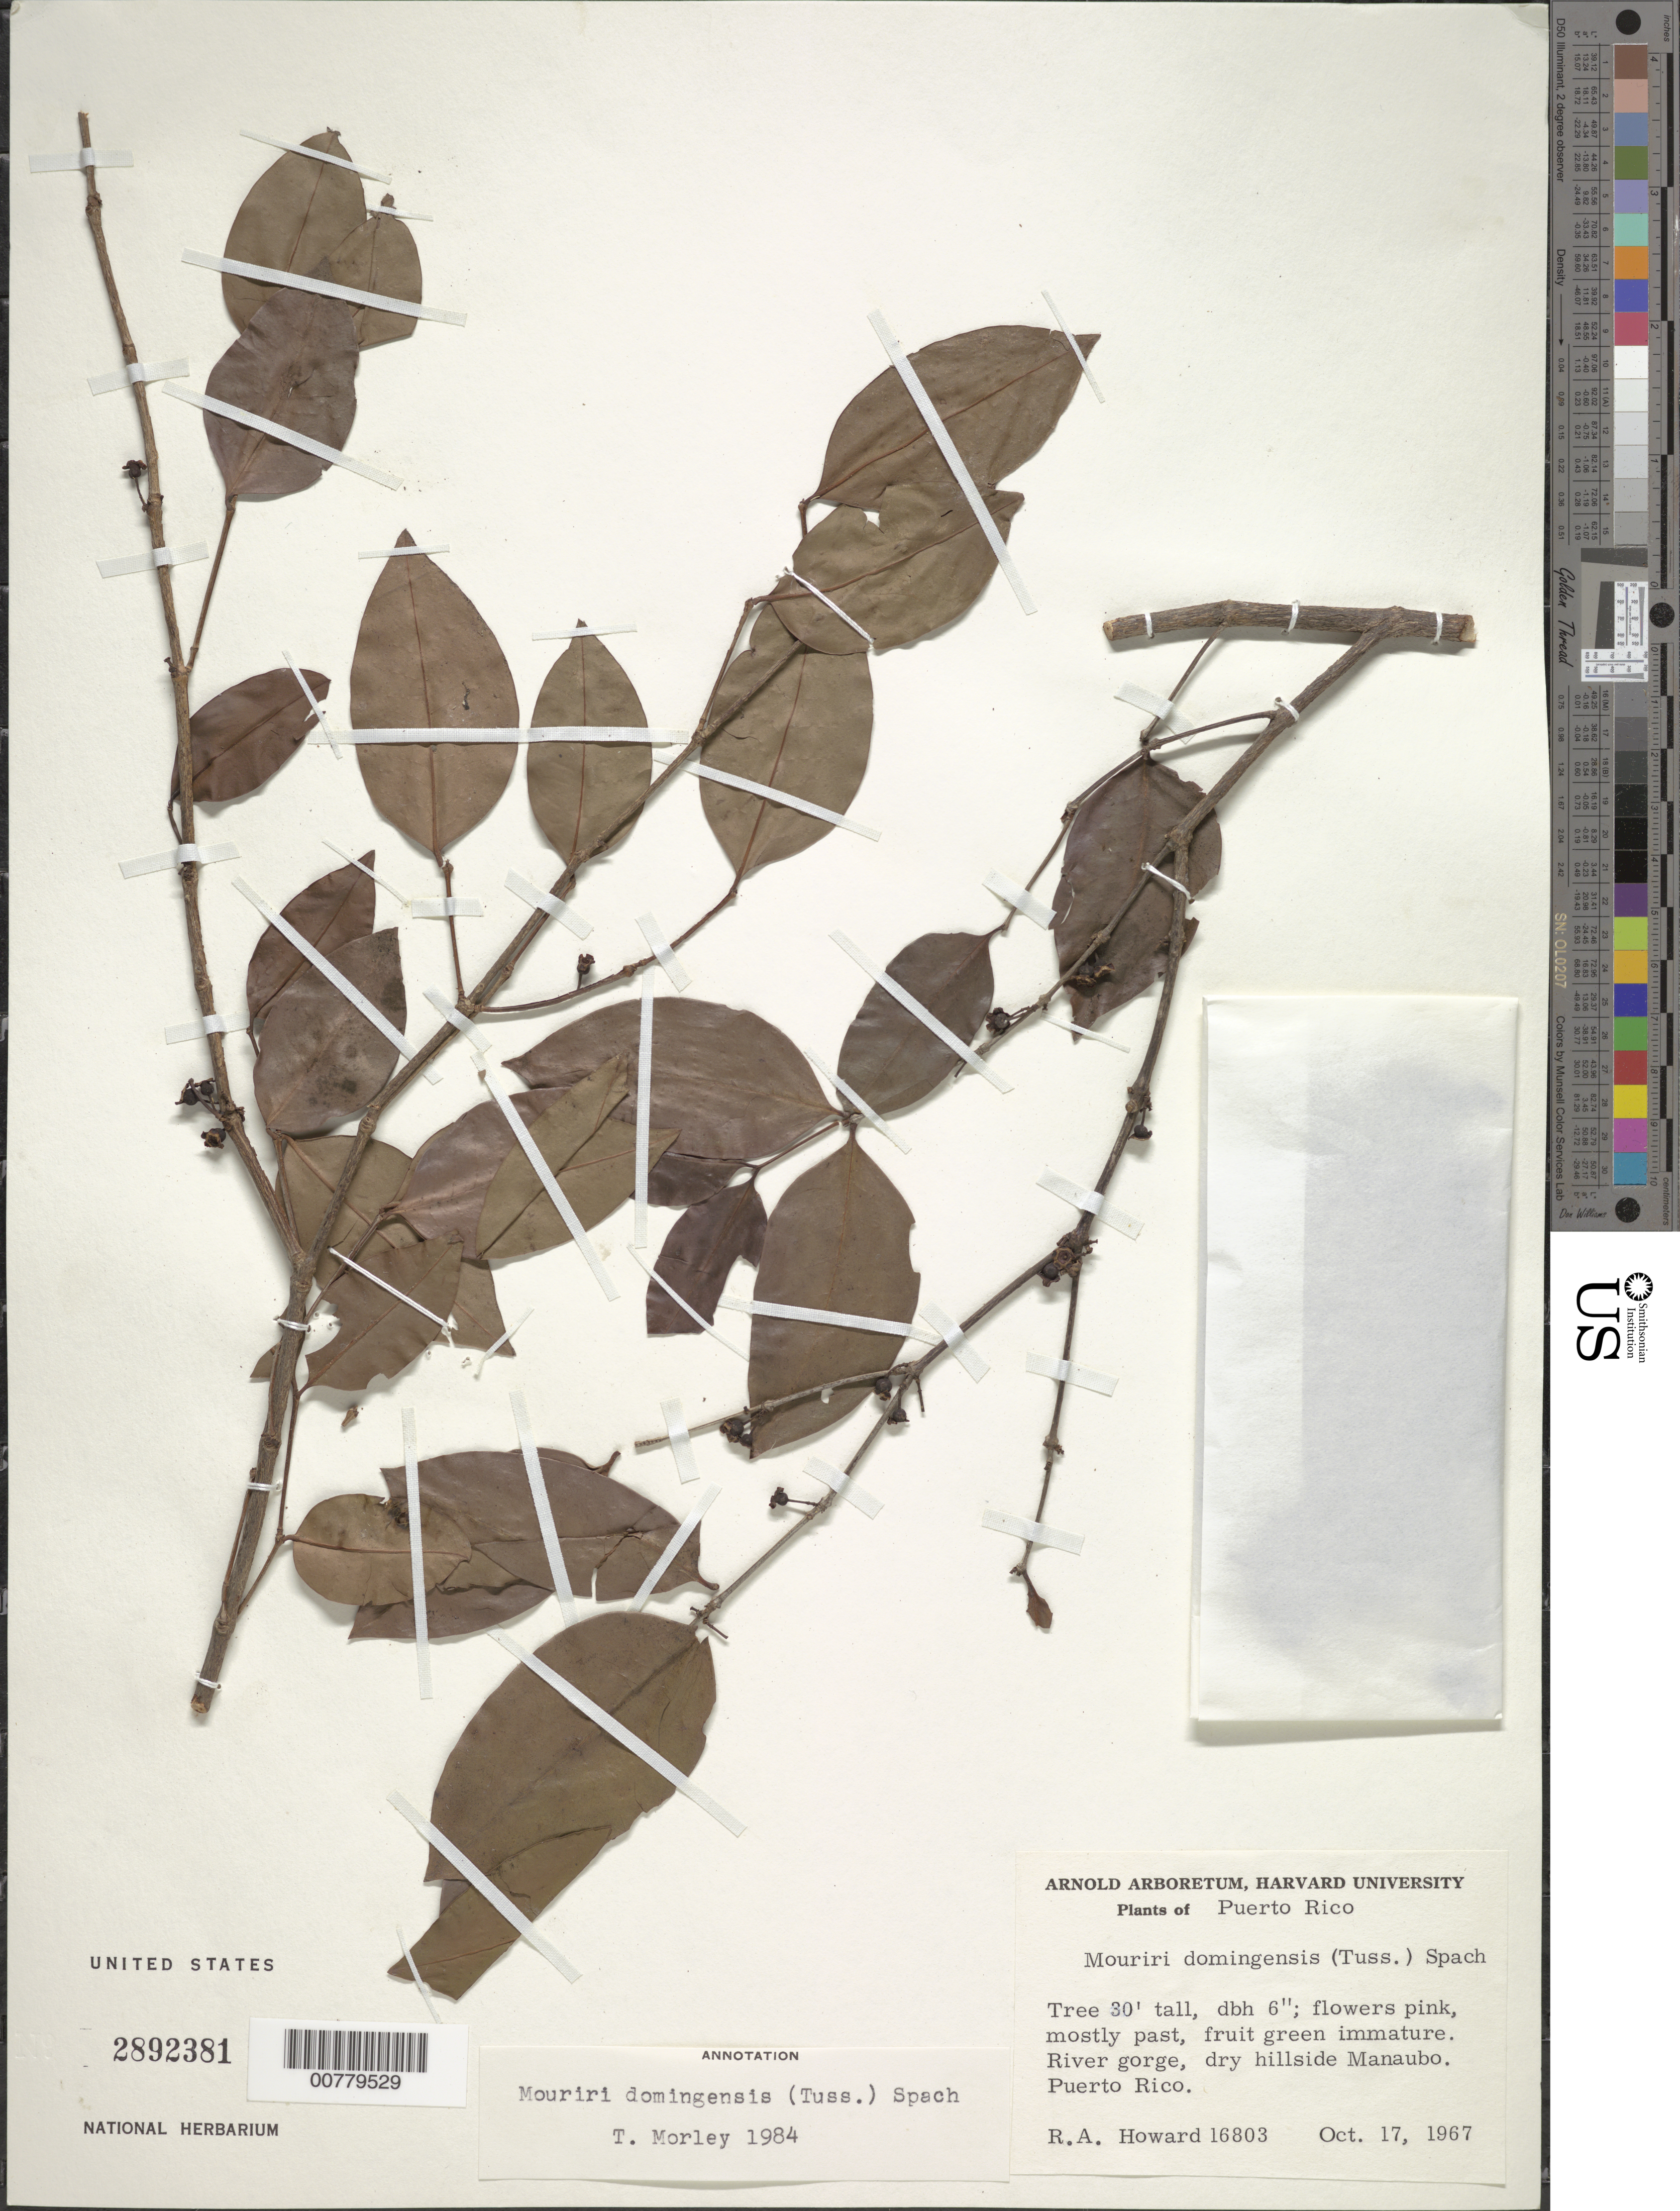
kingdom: Plantae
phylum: Tracheophyta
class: Magnoliopsida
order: Myrtales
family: Melastomataceae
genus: Mouriri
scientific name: Mouriri domingensis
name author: (Tussac) Spach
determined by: Morley, T.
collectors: R. A. Howard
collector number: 16803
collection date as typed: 17 Oct 1967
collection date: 1967-10-17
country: Puerto Rico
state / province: Maunabo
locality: Maunabo.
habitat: River gorge, dry hillside.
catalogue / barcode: US 2892381